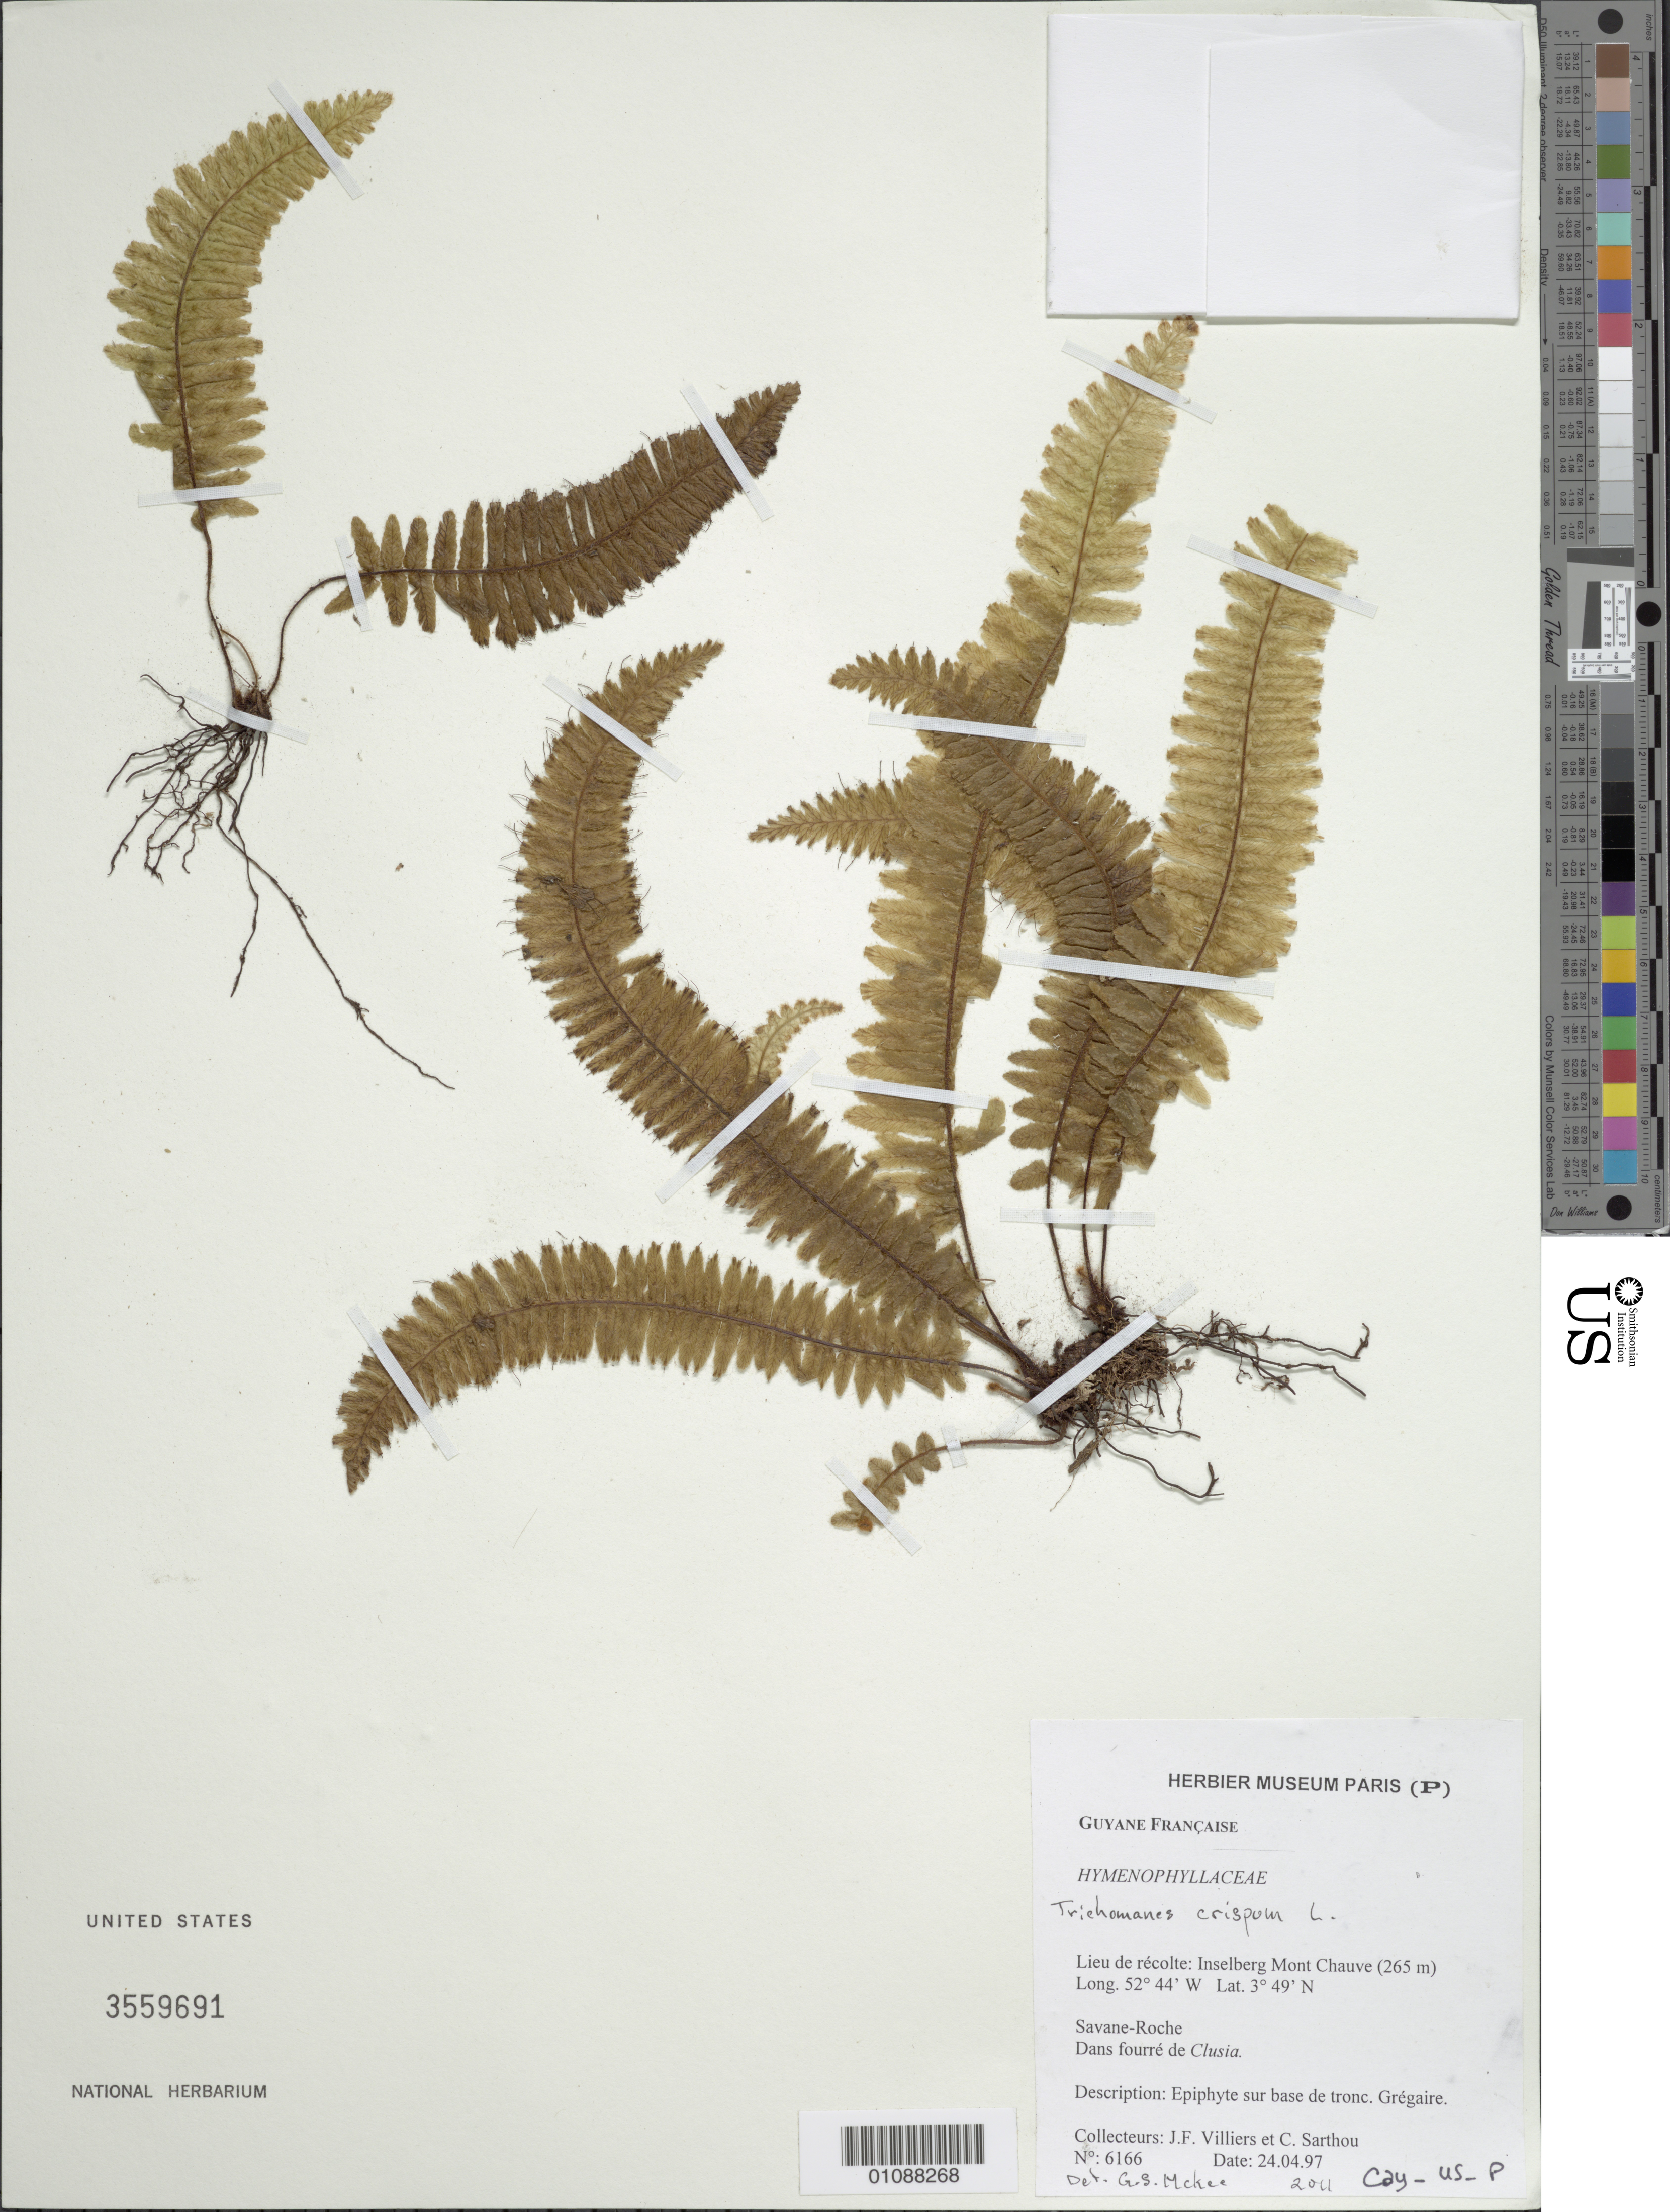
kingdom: Plantae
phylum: Tracheophyta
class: Polypodiopsida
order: Hymenophyllales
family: Hymenophyllaceae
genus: Trichomanes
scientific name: Trichomanes crispum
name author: L.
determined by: McKee, G. S., (US), NMNH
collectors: J. Villiers & C. Sarthou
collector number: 6166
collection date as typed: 24-Apr-97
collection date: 1997-04-24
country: French Guiana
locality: Inselberg Mont Chauve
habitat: Savane-roche. Dans fourre de Clusia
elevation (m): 265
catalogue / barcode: US 3559691